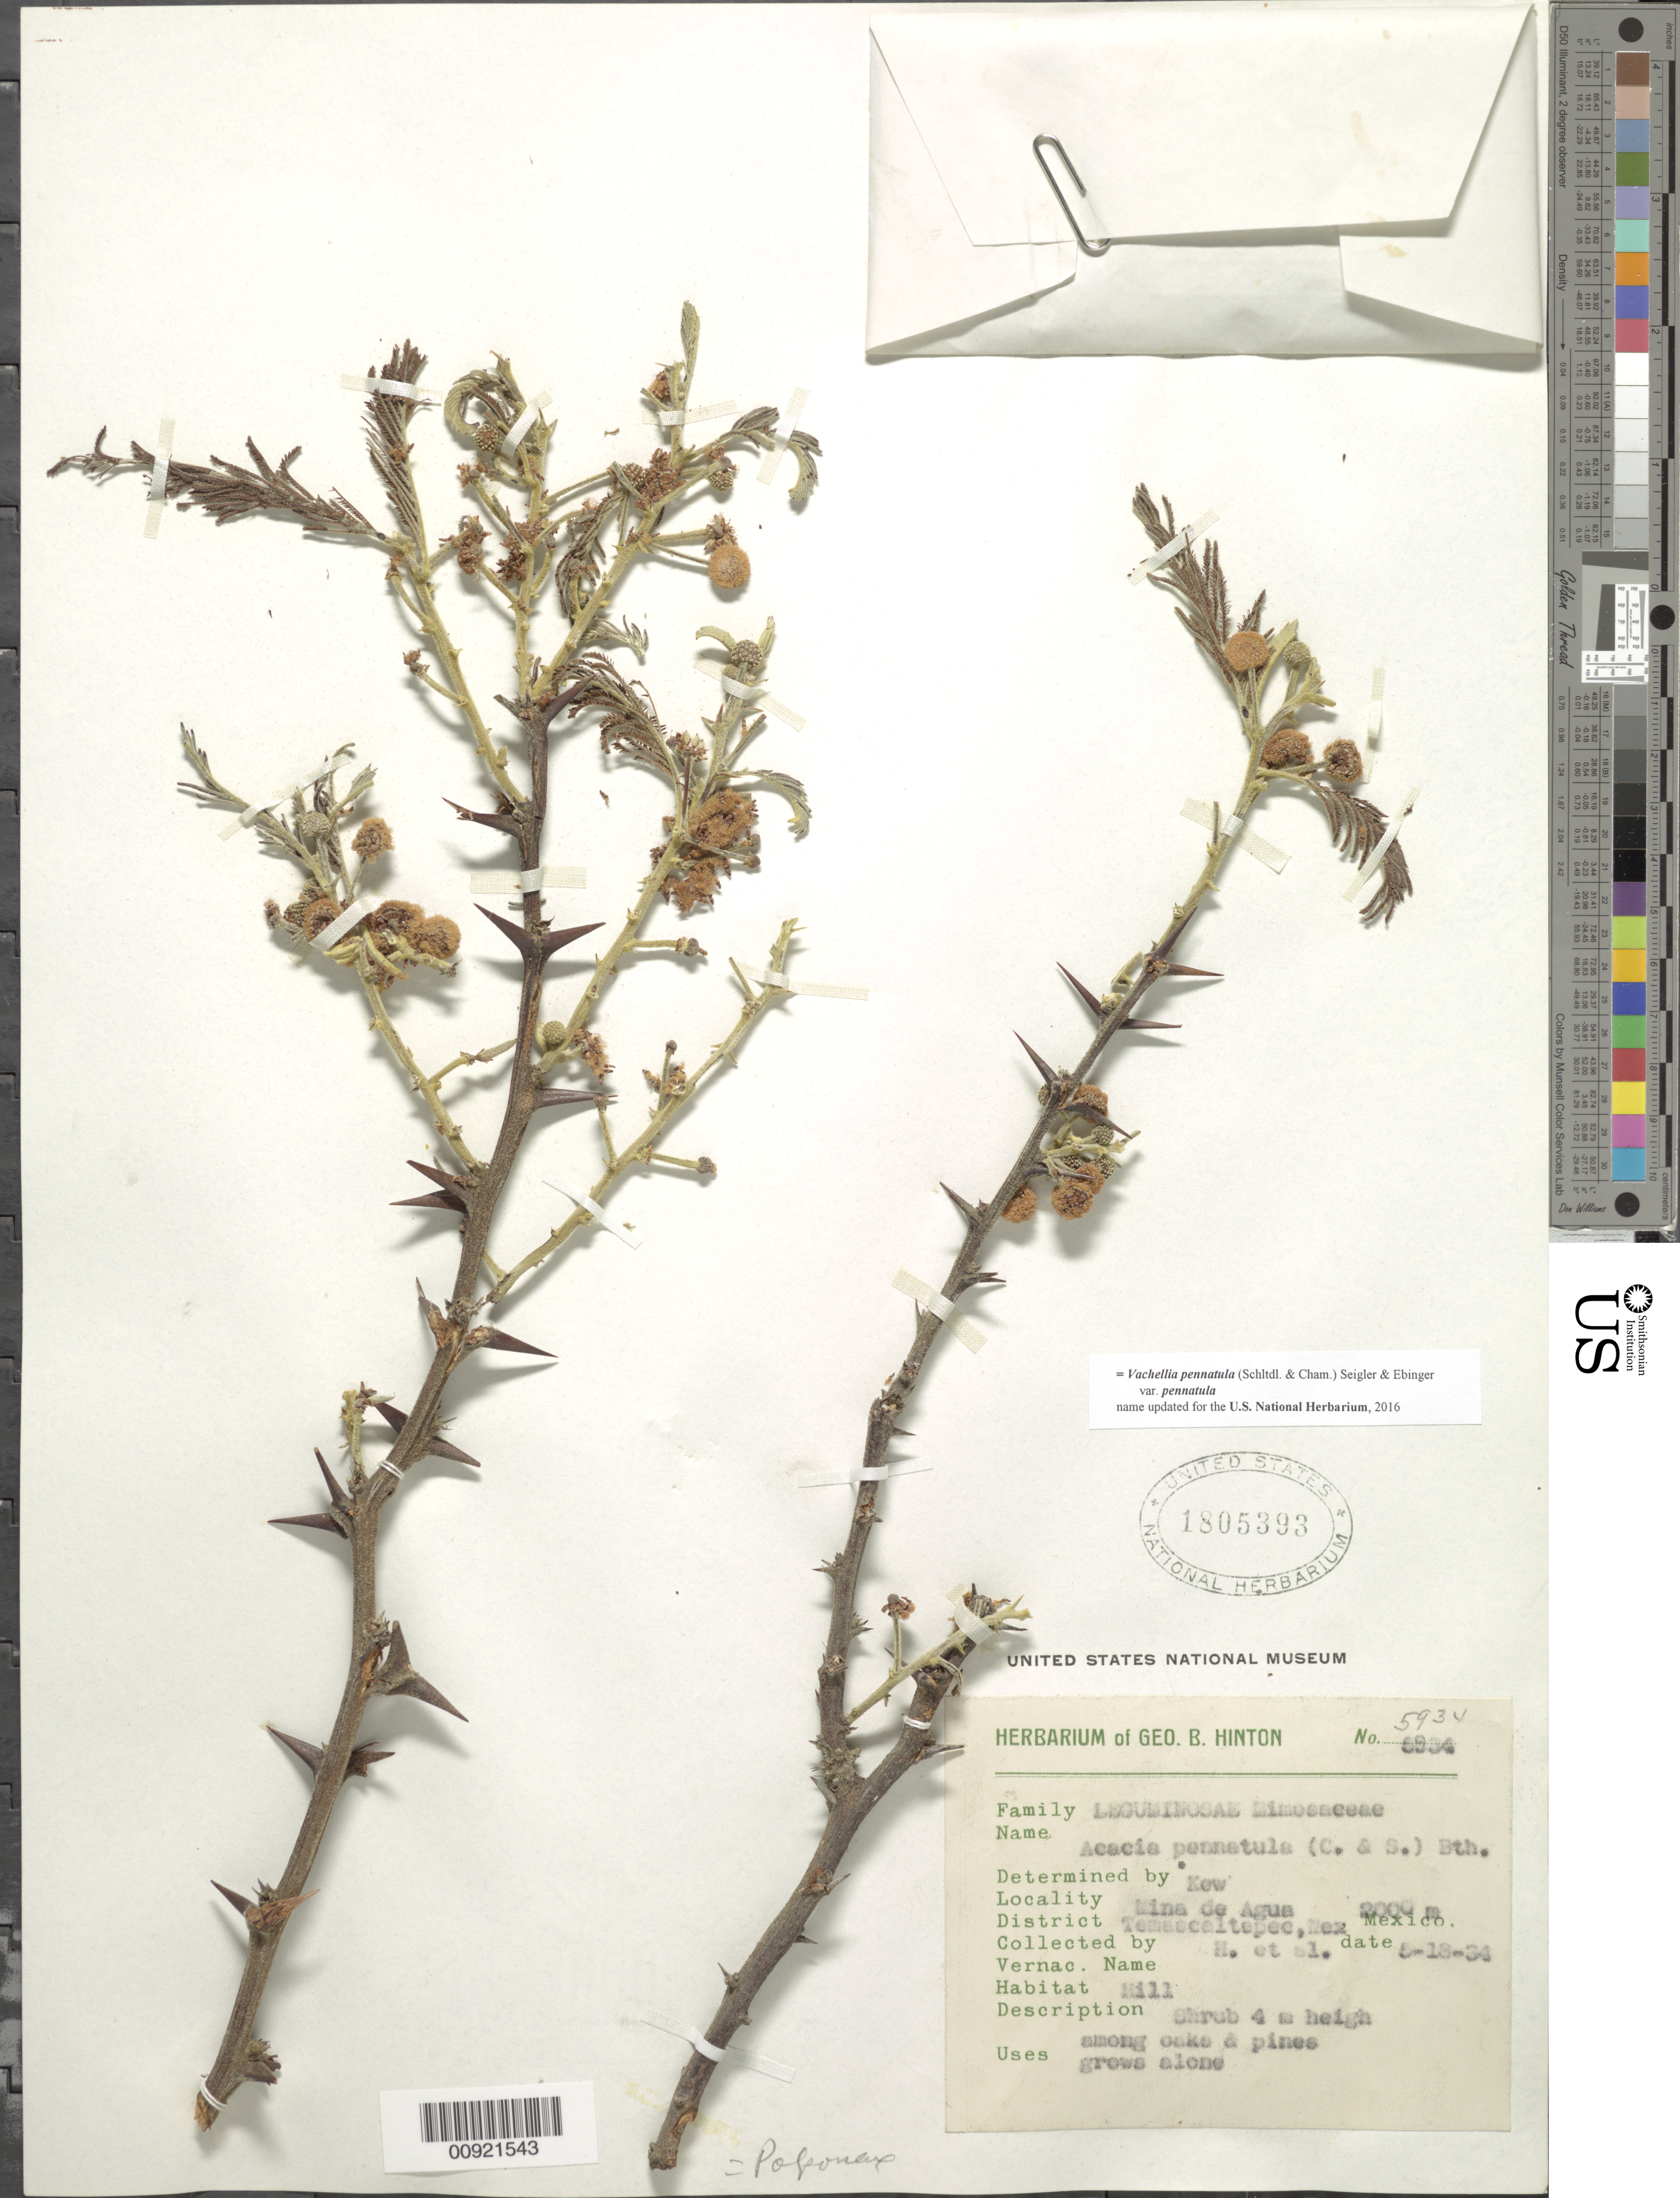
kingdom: Plantae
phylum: Tracheophyta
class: Magnoliopsida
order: Fabales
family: Fabaceae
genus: Vachellia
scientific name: Vachellia pennatula var. pennatula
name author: (Schltdl. & Cham.) Seigler & Ebinger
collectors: G. B. Hinton & et al.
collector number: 5934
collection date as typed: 18 May 1934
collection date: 1934-05-18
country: Mexico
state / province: México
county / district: Temascaltepec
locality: Mina de Agua, District Temascaltepec, State of Mexico.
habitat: Hill. Among oaks & pines.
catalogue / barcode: US 1805393